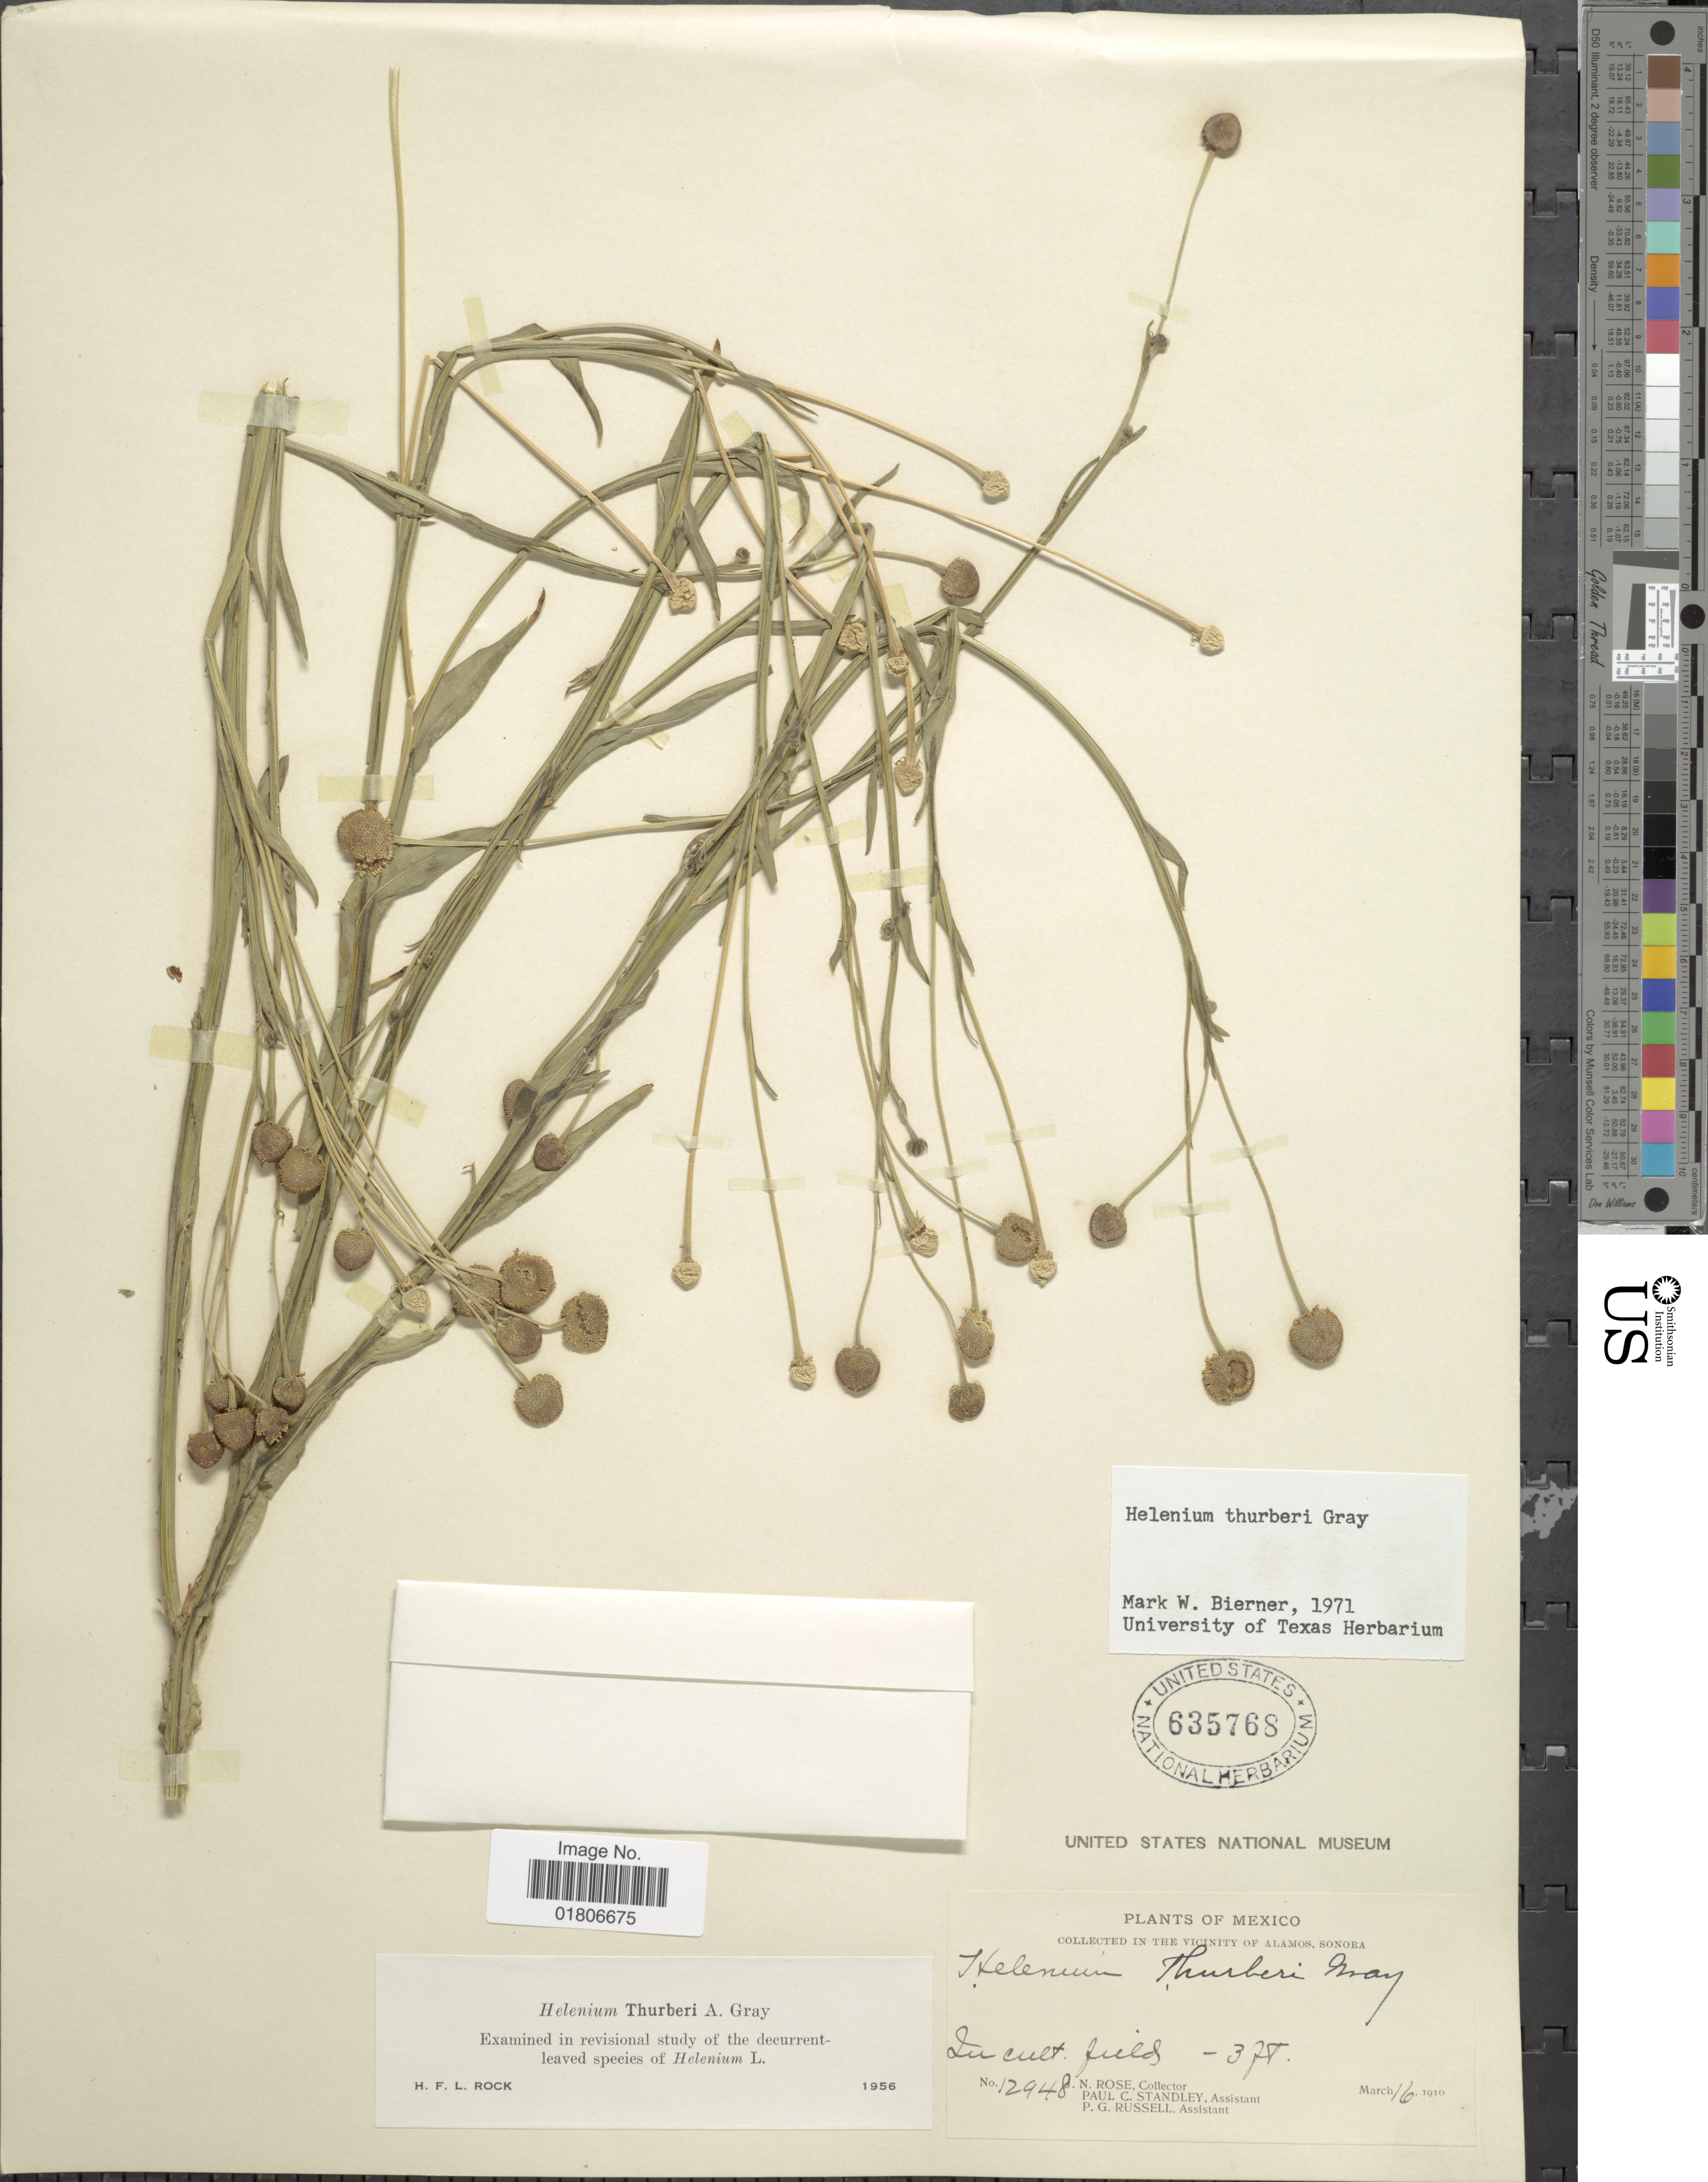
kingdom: Plantae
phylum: Tracheophyta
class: Magnoliopsida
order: Asterales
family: Asteraceae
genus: Helenium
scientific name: Helenium thurberi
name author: A. Gray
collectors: J. N. Rose, P. C. Standley & P. G. Russell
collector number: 12948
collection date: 1910-03-16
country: Mexico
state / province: Sonora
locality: Vicinity of Alamos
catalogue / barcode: US 635768